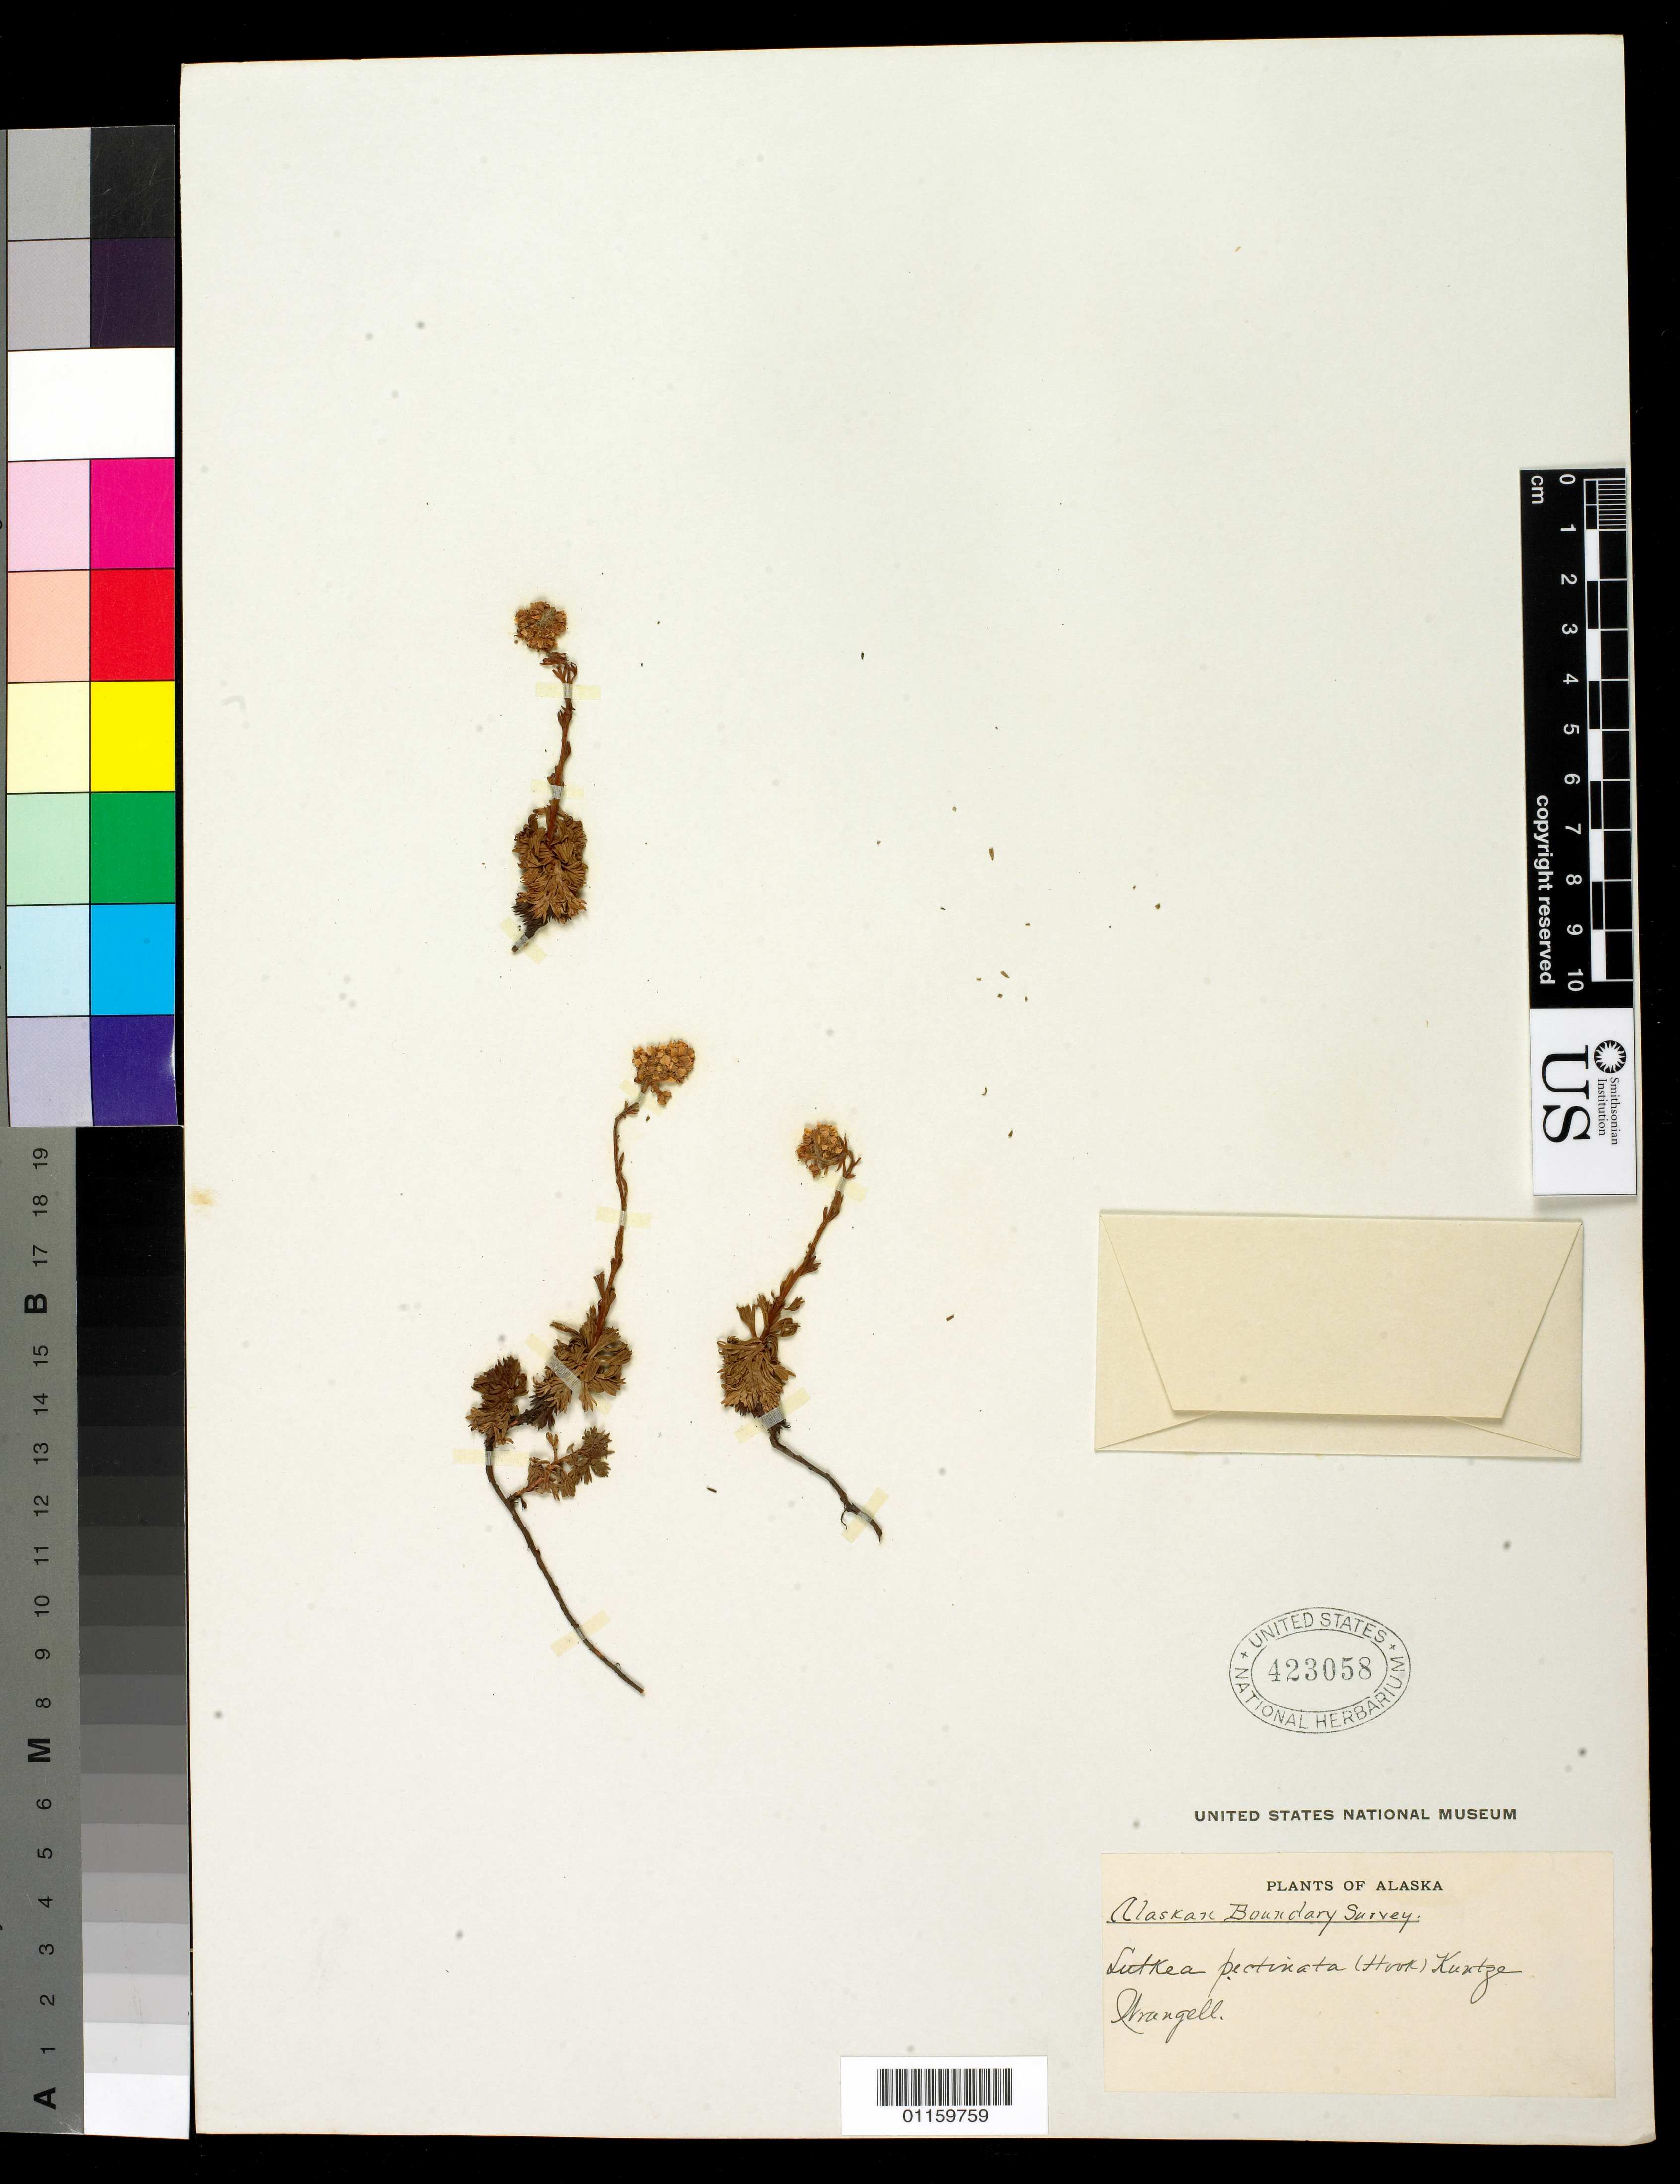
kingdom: Plantae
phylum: Tracheophyta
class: Magnoliopsida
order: Rosales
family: Rosaceae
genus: Luetkea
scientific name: Luetkea pectinata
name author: (Pursh) Kuntze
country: United States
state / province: Alaska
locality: Wrangell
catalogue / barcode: US 43058